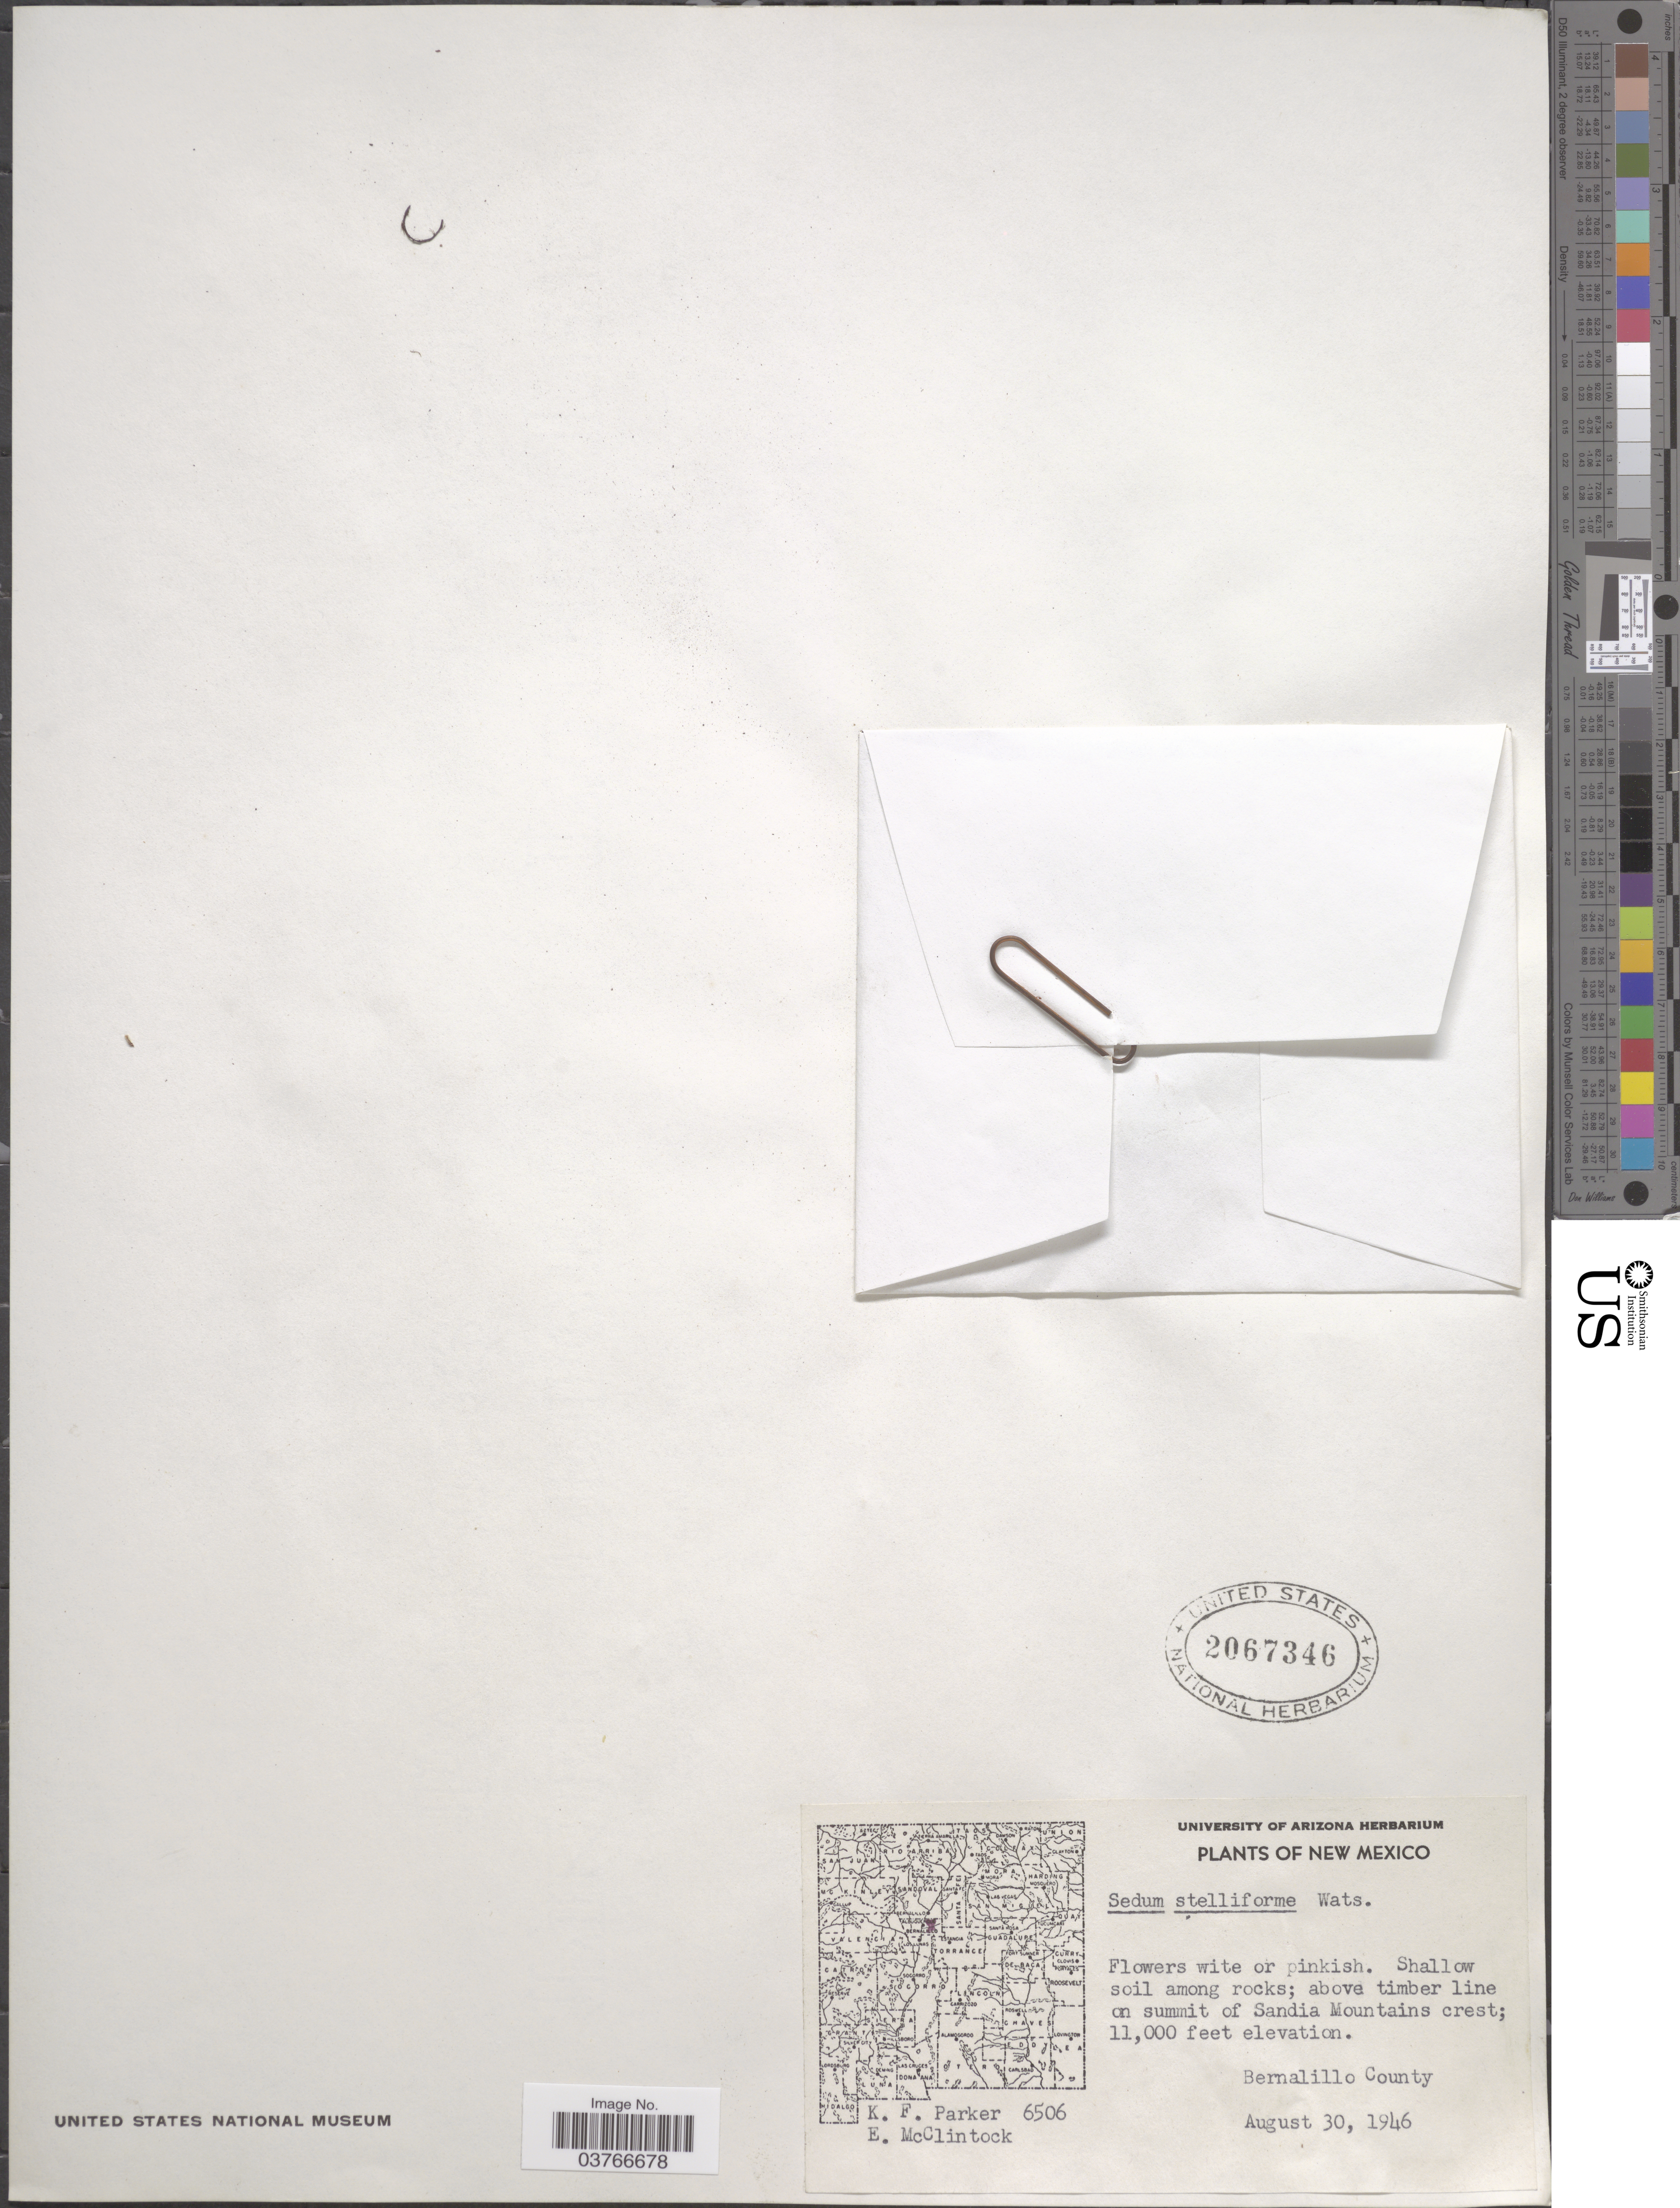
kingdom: Plantae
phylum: Tracheophyta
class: Magnoliopsida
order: Saxifragales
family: Crassulaceae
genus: Sedum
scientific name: Sedum stelliforme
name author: S. Watson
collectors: K. F. Parker & E. McClintock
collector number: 6506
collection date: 1946-08-30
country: United States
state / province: New Mexico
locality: Above timber line on summit of Sandia Mountains crest. Bernalillo County.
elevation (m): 3353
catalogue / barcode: US 2067346